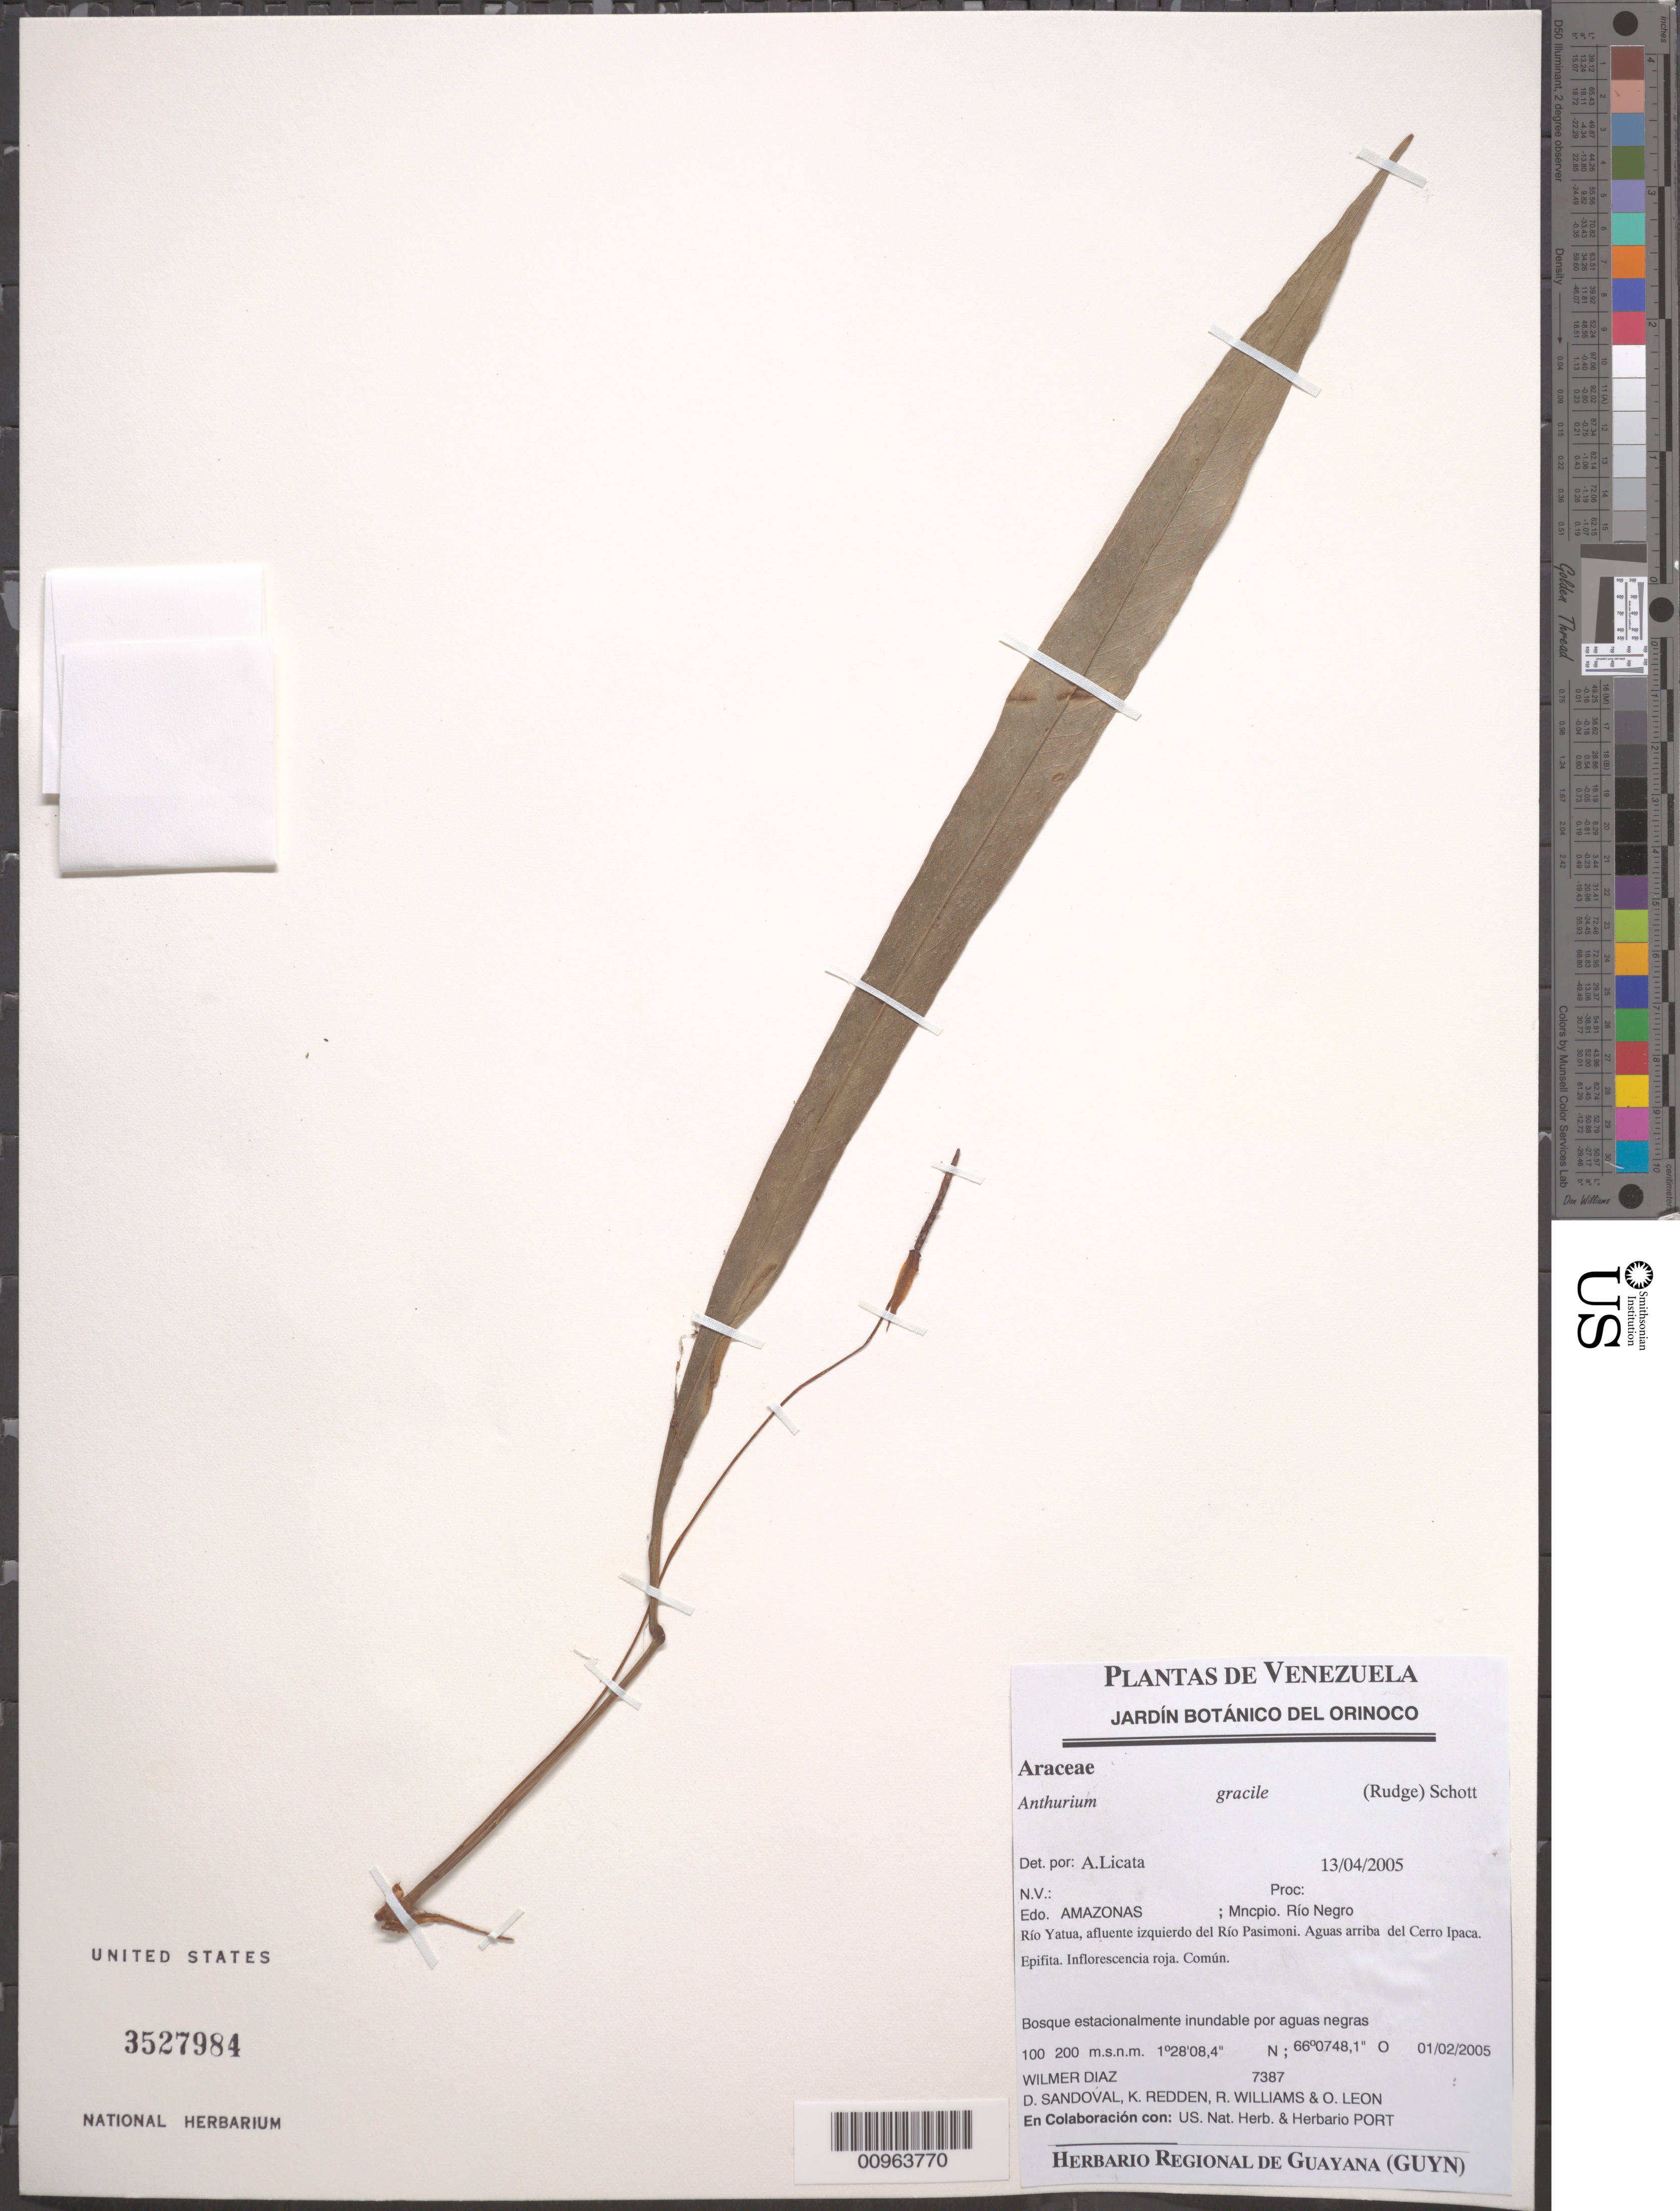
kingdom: Plantae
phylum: Tracheophyta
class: Liliopsida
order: Alismatales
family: Araceae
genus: Anthurium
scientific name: Anthurium gracile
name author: (Rudge) Schott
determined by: Licata, A., (PORT), Univ. Nac. Exp. de los Llanos Ezequiel Zamora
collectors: W. Díaz P., D. Sandoval, K. M. Redden, R. Williams & O. León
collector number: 7387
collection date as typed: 1-Feb-05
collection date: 2005-02-01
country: Venezuela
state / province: Amazonas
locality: Mun. Río Negro, Río Yatua, afluente izquierdo del rio Pasimoni. Aguas arriba del Cerro Ipaca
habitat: Bosque estacionalmente inundable por aguas negras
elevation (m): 100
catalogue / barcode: US 3527984